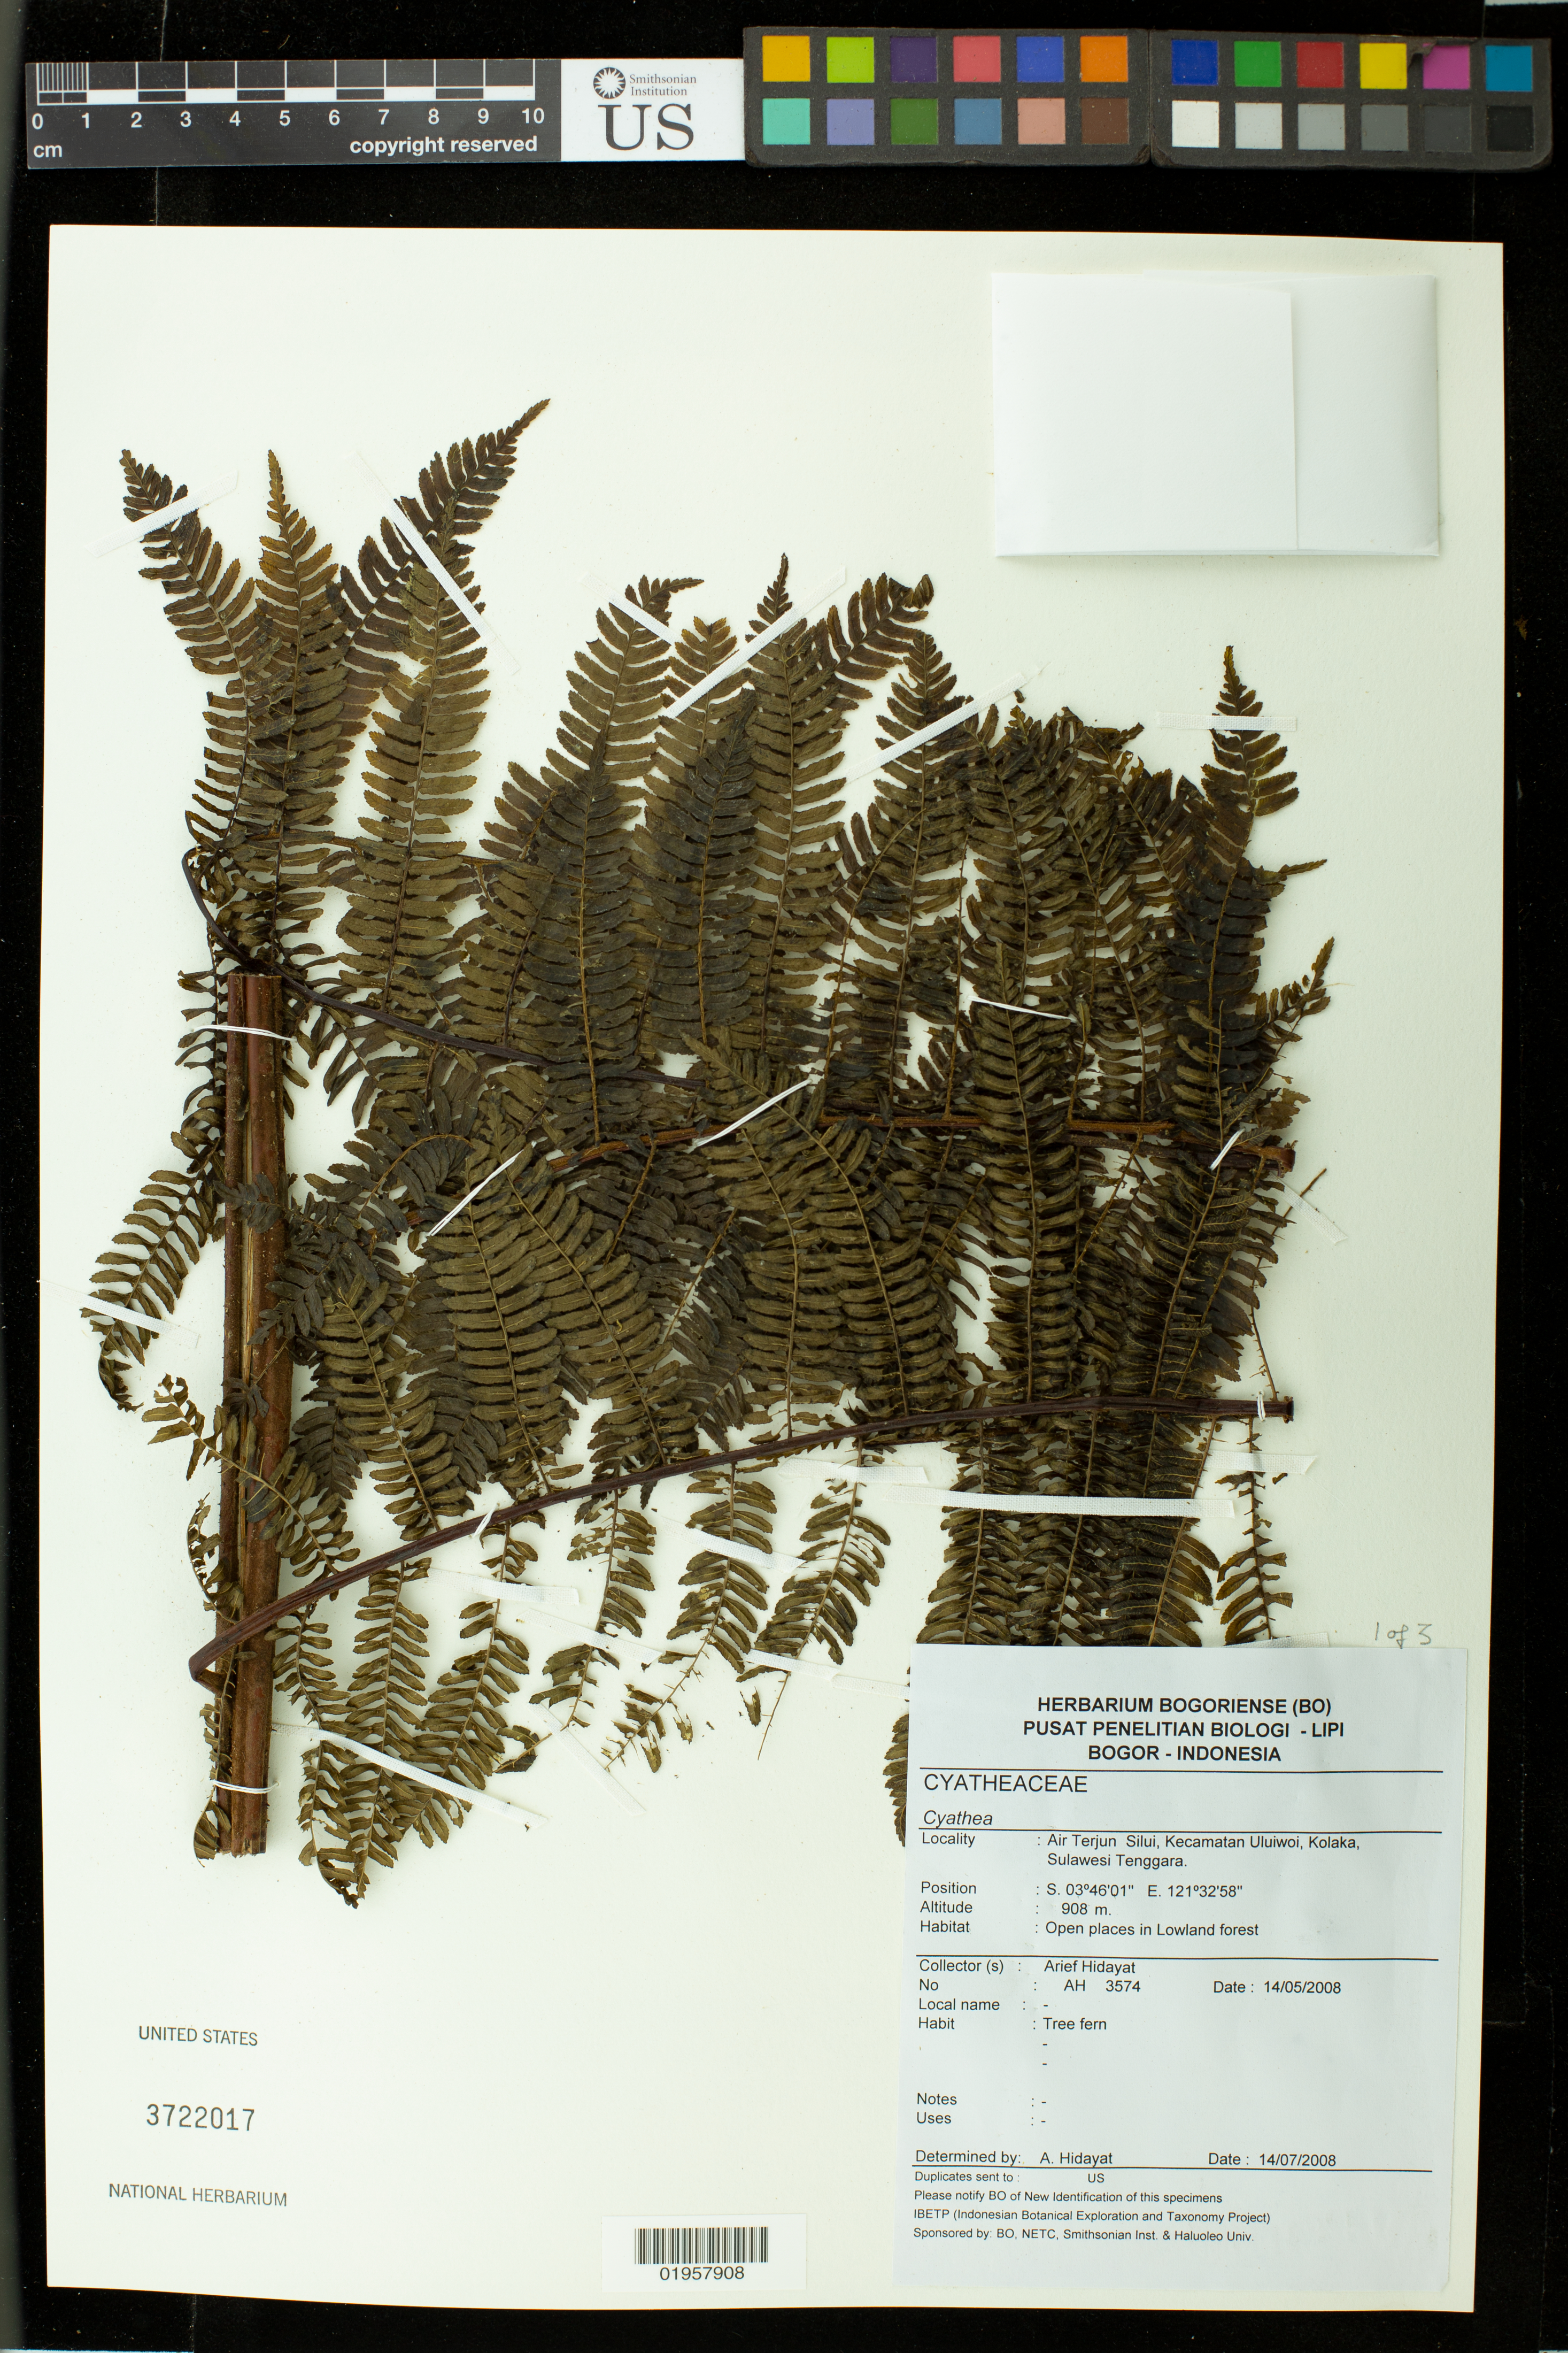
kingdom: Plantae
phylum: Tracheophyta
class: Polypodiopsida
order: Cyatheales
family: Cyatheaceae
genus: Cyathea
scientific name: Cyathea sp.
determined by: Hidayat, Arief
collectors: A. Hidayat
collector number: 3574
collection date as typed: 14/05/2008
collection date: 2008-05-14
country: Indonesia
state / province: Sulawesi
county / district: Sulawesi Tenggara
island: Sulawesi Island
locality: Sulawesi Tenggara [Southeast Sulawesi]. Air Terjun Silui, Kecamatan Uluiwoi, Kolaka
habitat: Open places in lowland forest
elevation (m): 908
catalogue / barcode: US 3722017